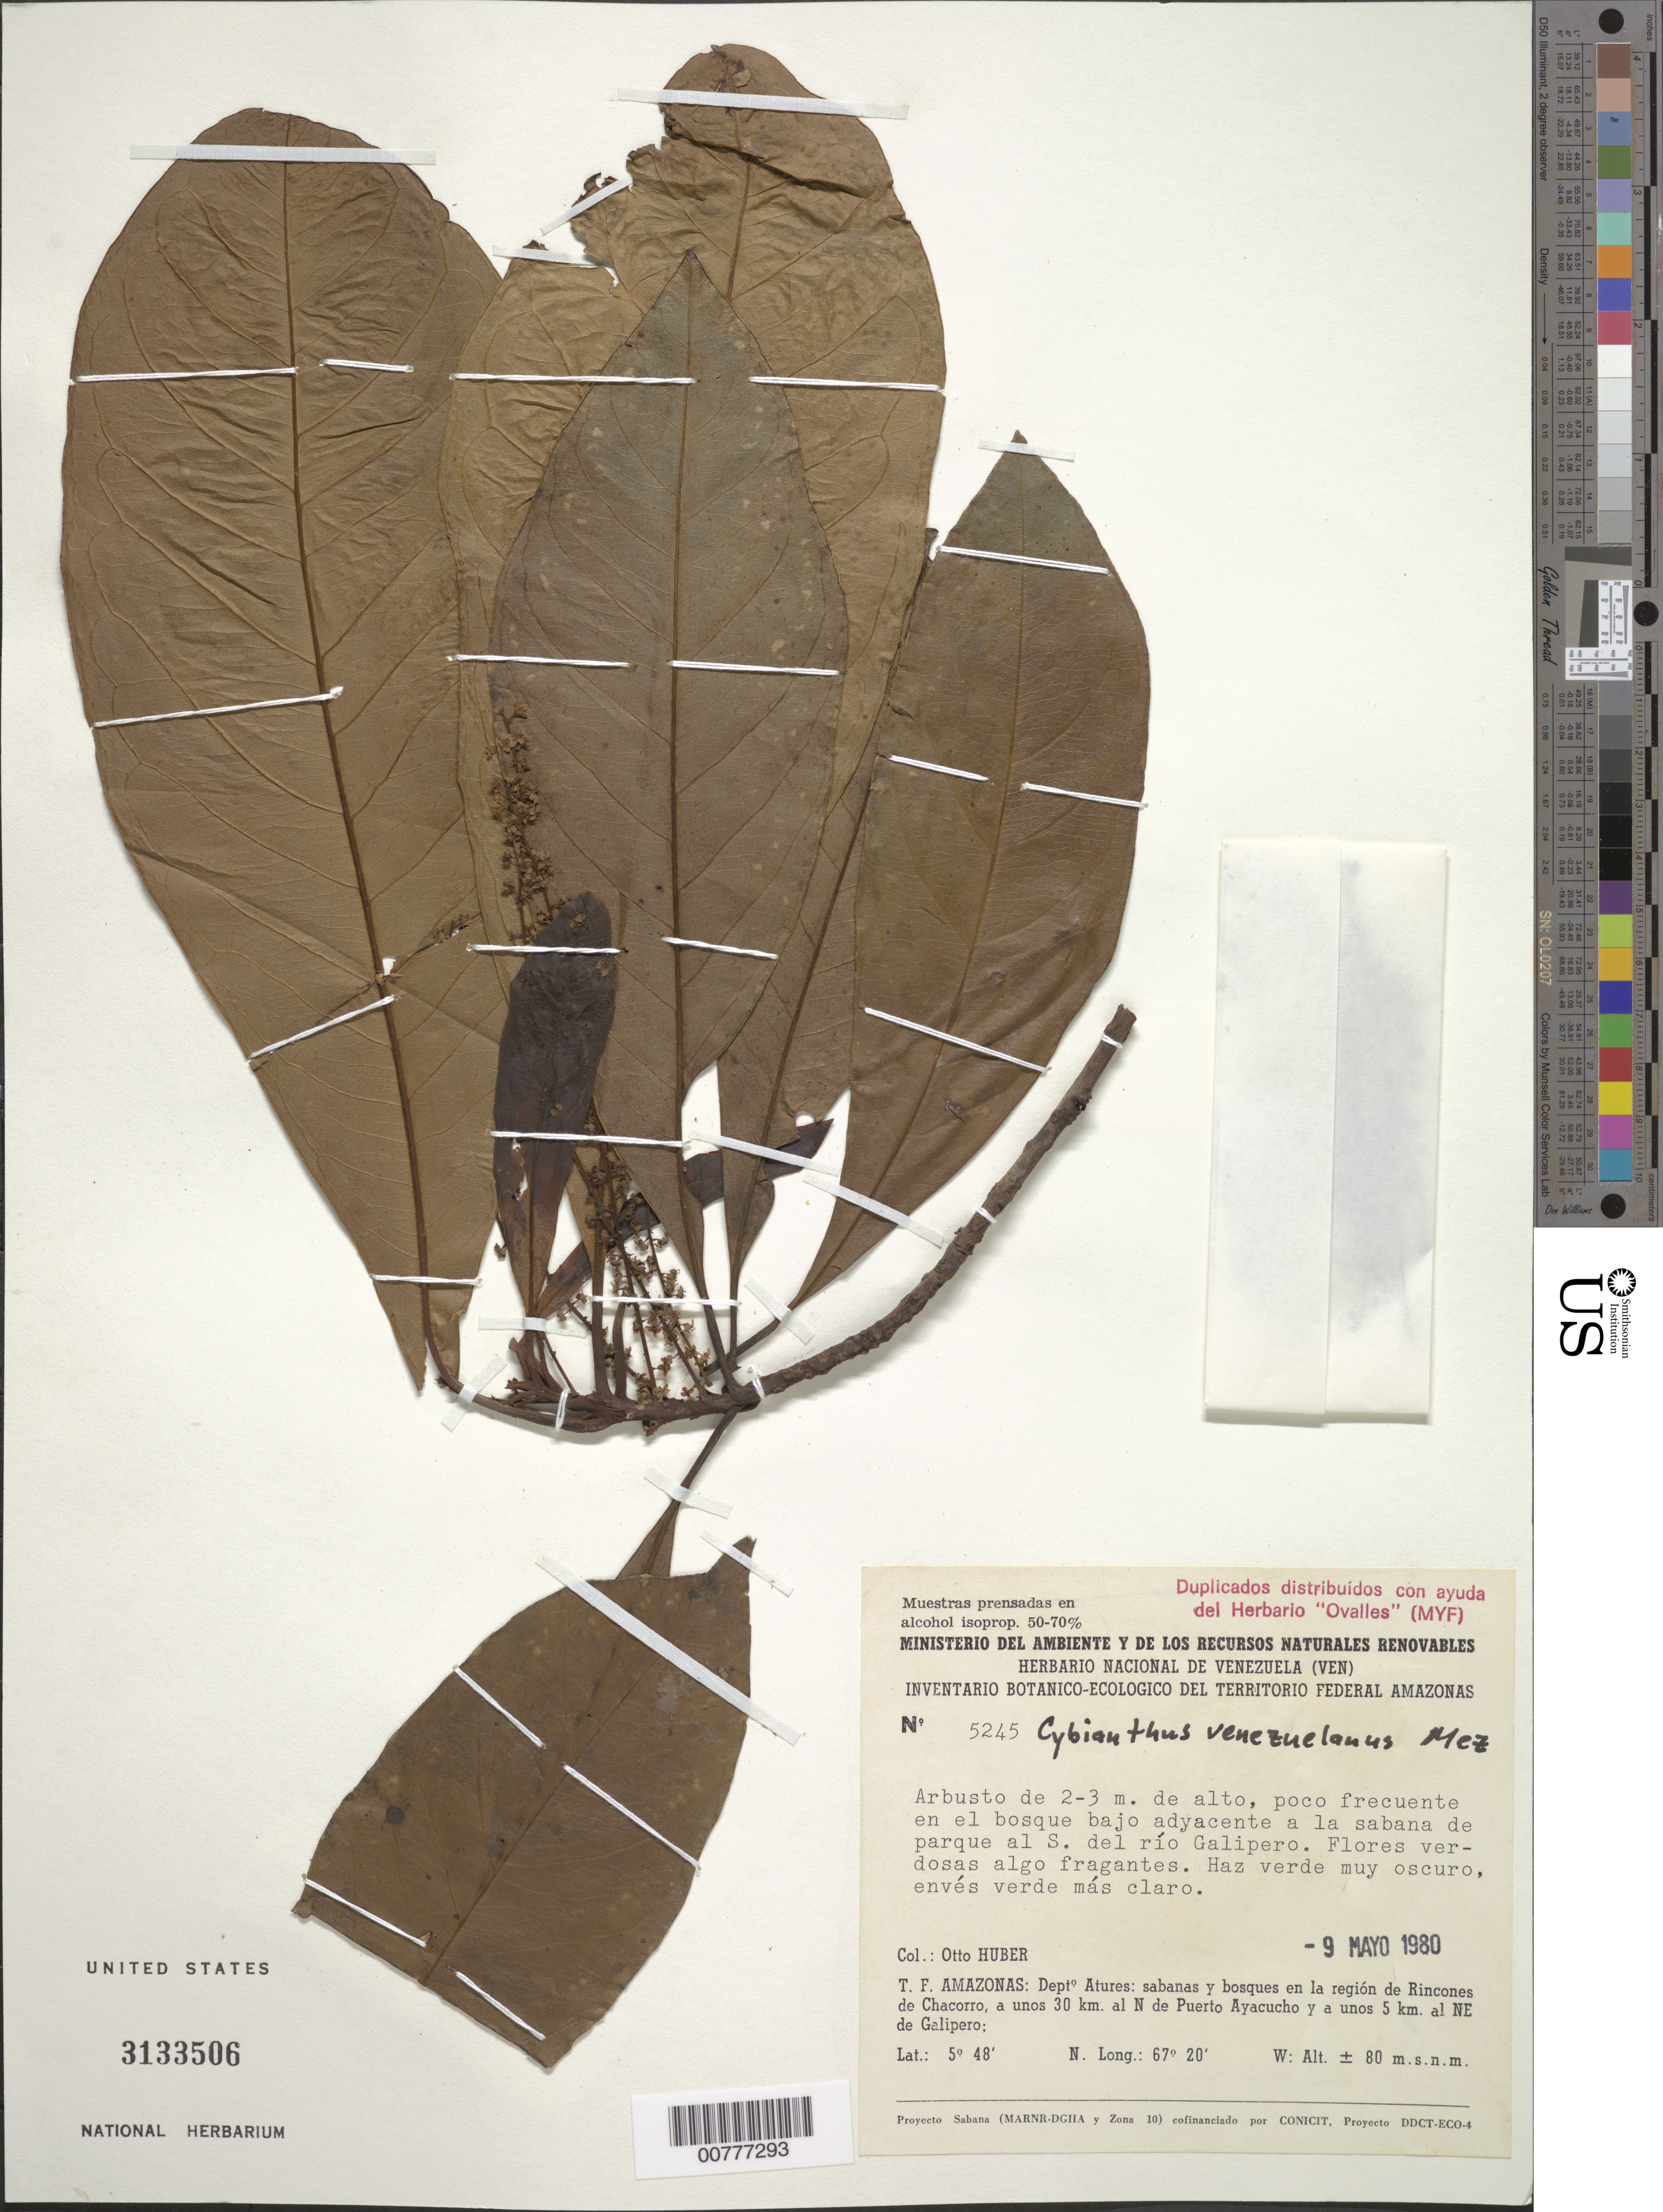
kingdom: Plantae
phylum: Tracheophyta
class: Magnoliopsida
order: Ericales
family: Primulaceae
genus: Cybianthus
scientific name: Cybianthus venezuelanus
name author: Mez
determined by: Pipoly, J. J., III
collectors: O. Huber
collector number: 5245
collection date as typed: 9-May-80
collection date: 1980-05-09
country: Venezuela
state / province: Amazonas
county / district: Atures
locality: Rincones de Chacorro, 30 km N de Puerto Ayacucho, 5 km NE Galipero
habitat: Bosque bajo adjacente a la sabana de parque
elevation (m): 80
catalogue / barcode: US 3133506